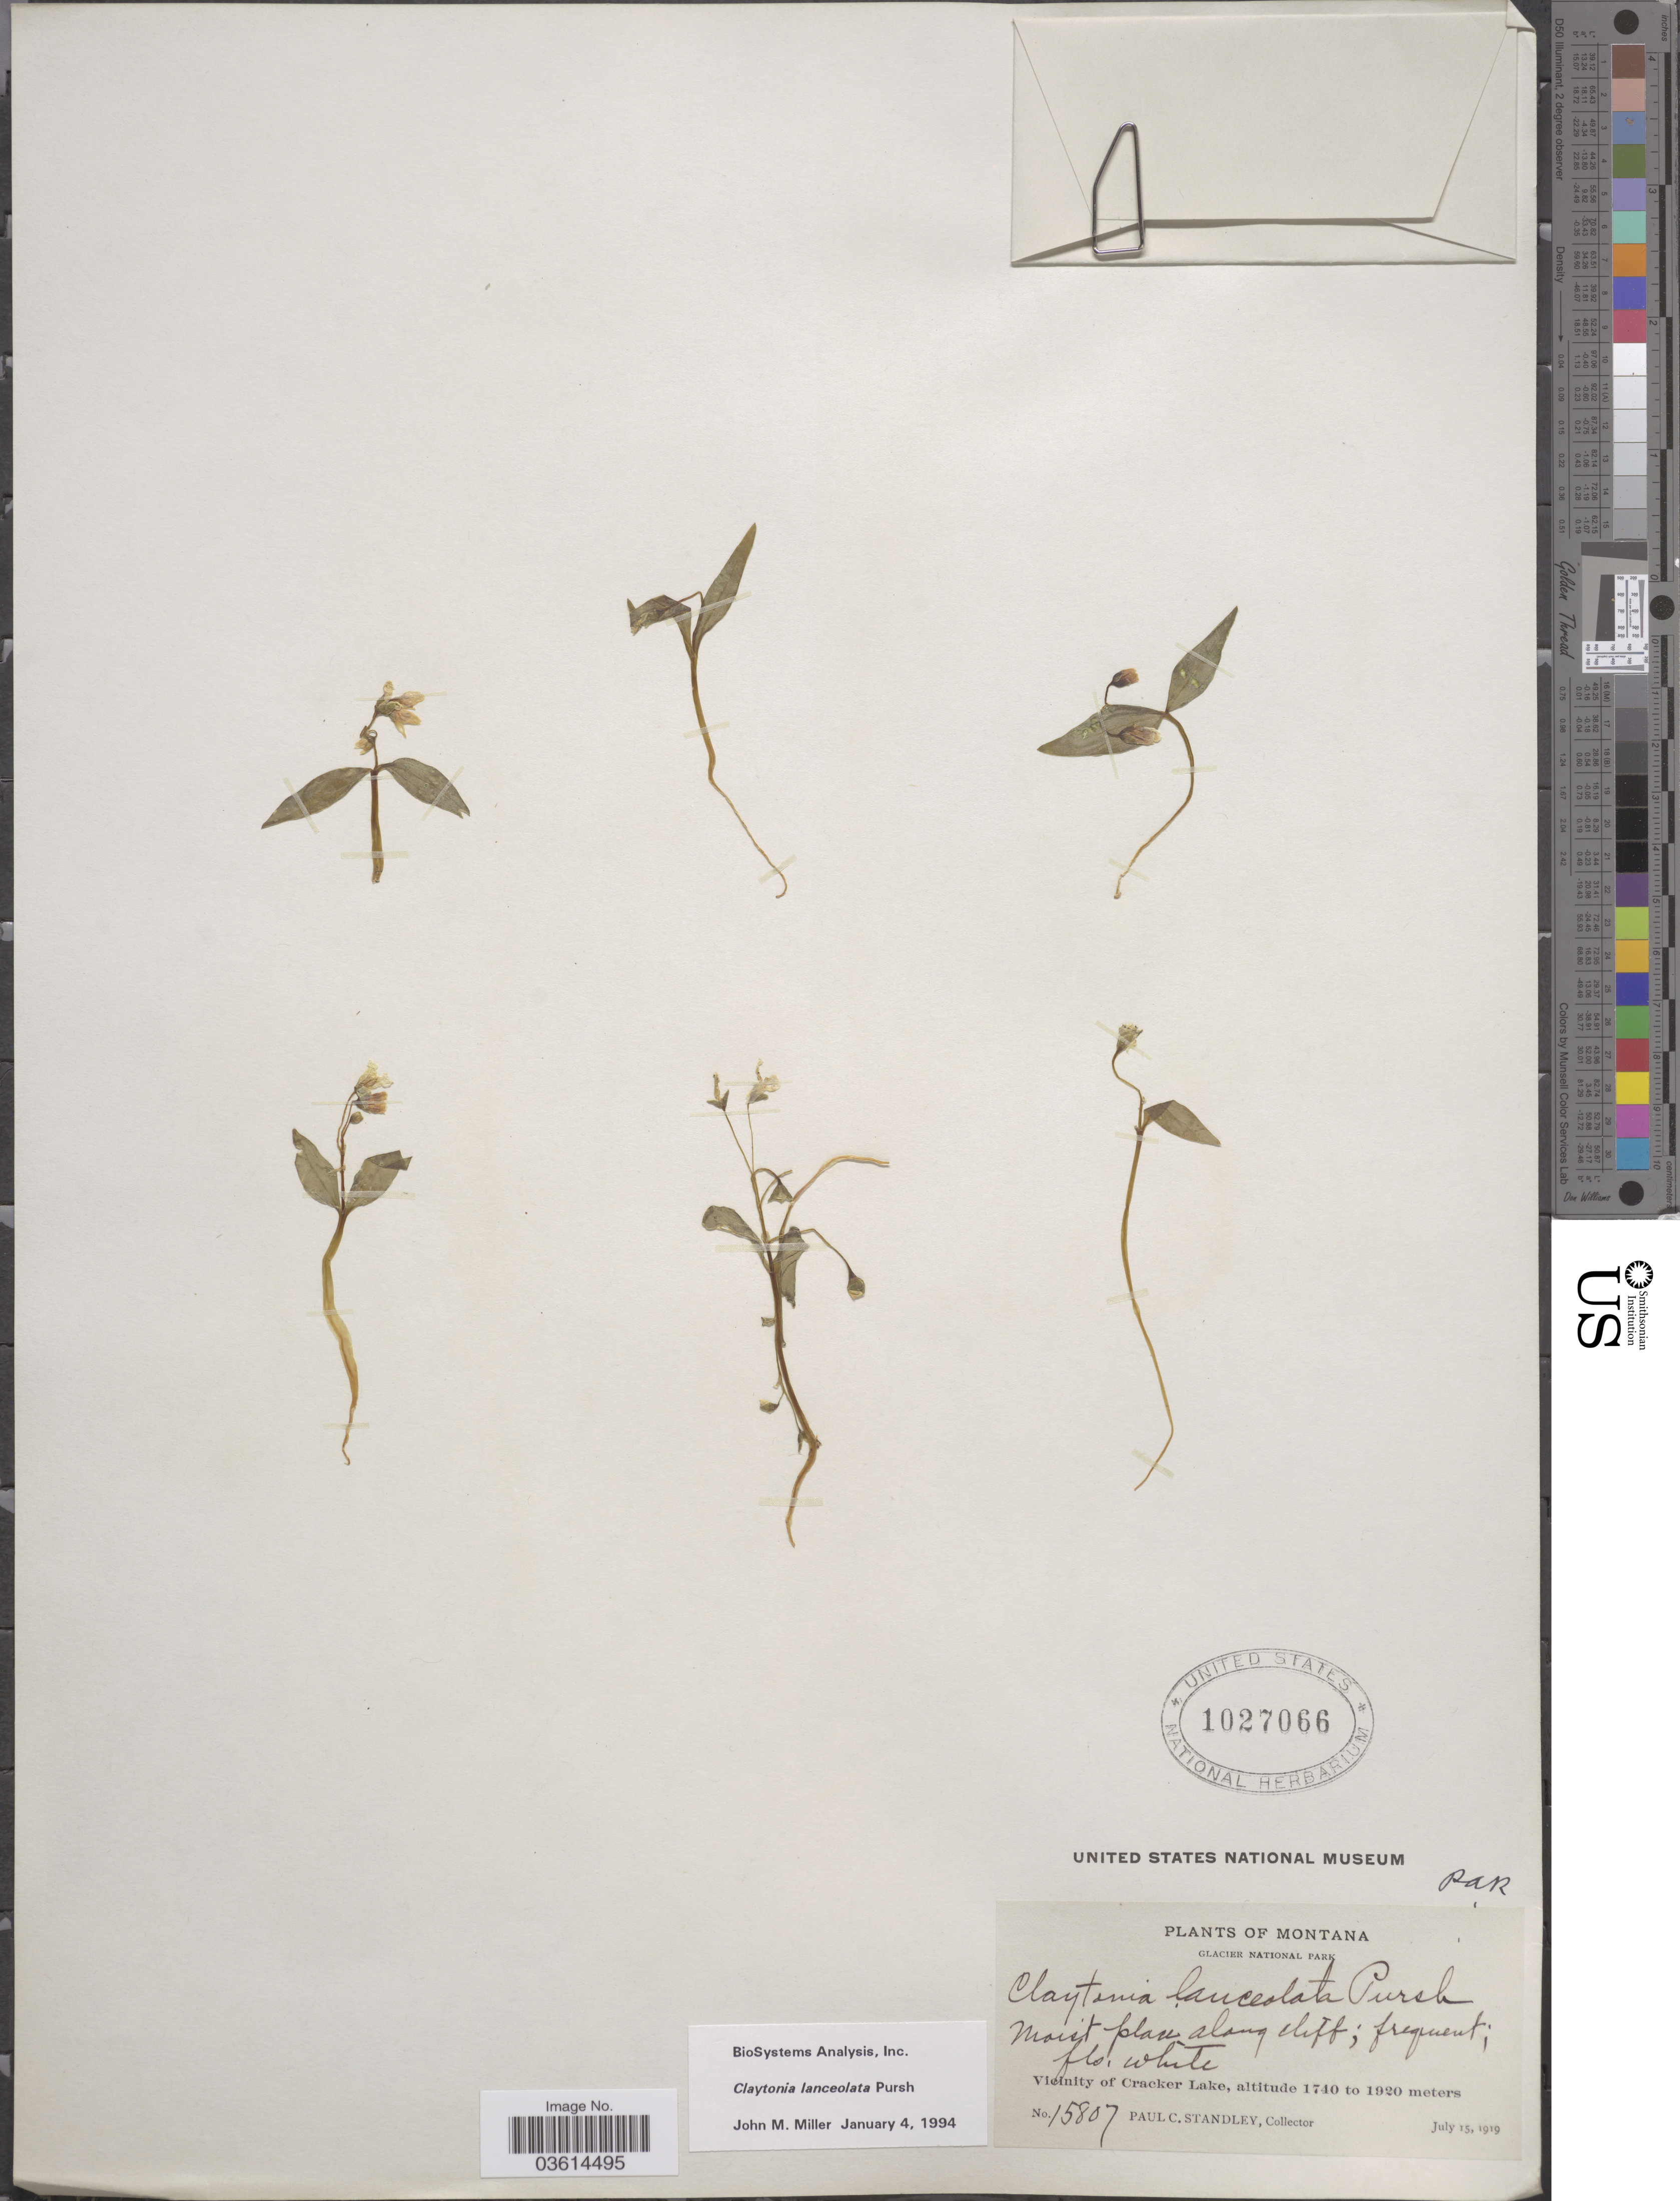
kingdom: Plantae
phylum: Tracheophyta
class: Magnoliopsida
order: Caryophyllales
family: Montiaceae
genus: Claytonia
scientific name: Claytonia lanceolata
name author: Pursh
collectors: P. C. Standley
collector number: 15807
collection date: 1919-07-15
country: United States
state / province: Montana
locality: Glacier National Park. Vicinity of Cracker Lake.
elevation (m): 1740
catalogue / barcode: US 1027066